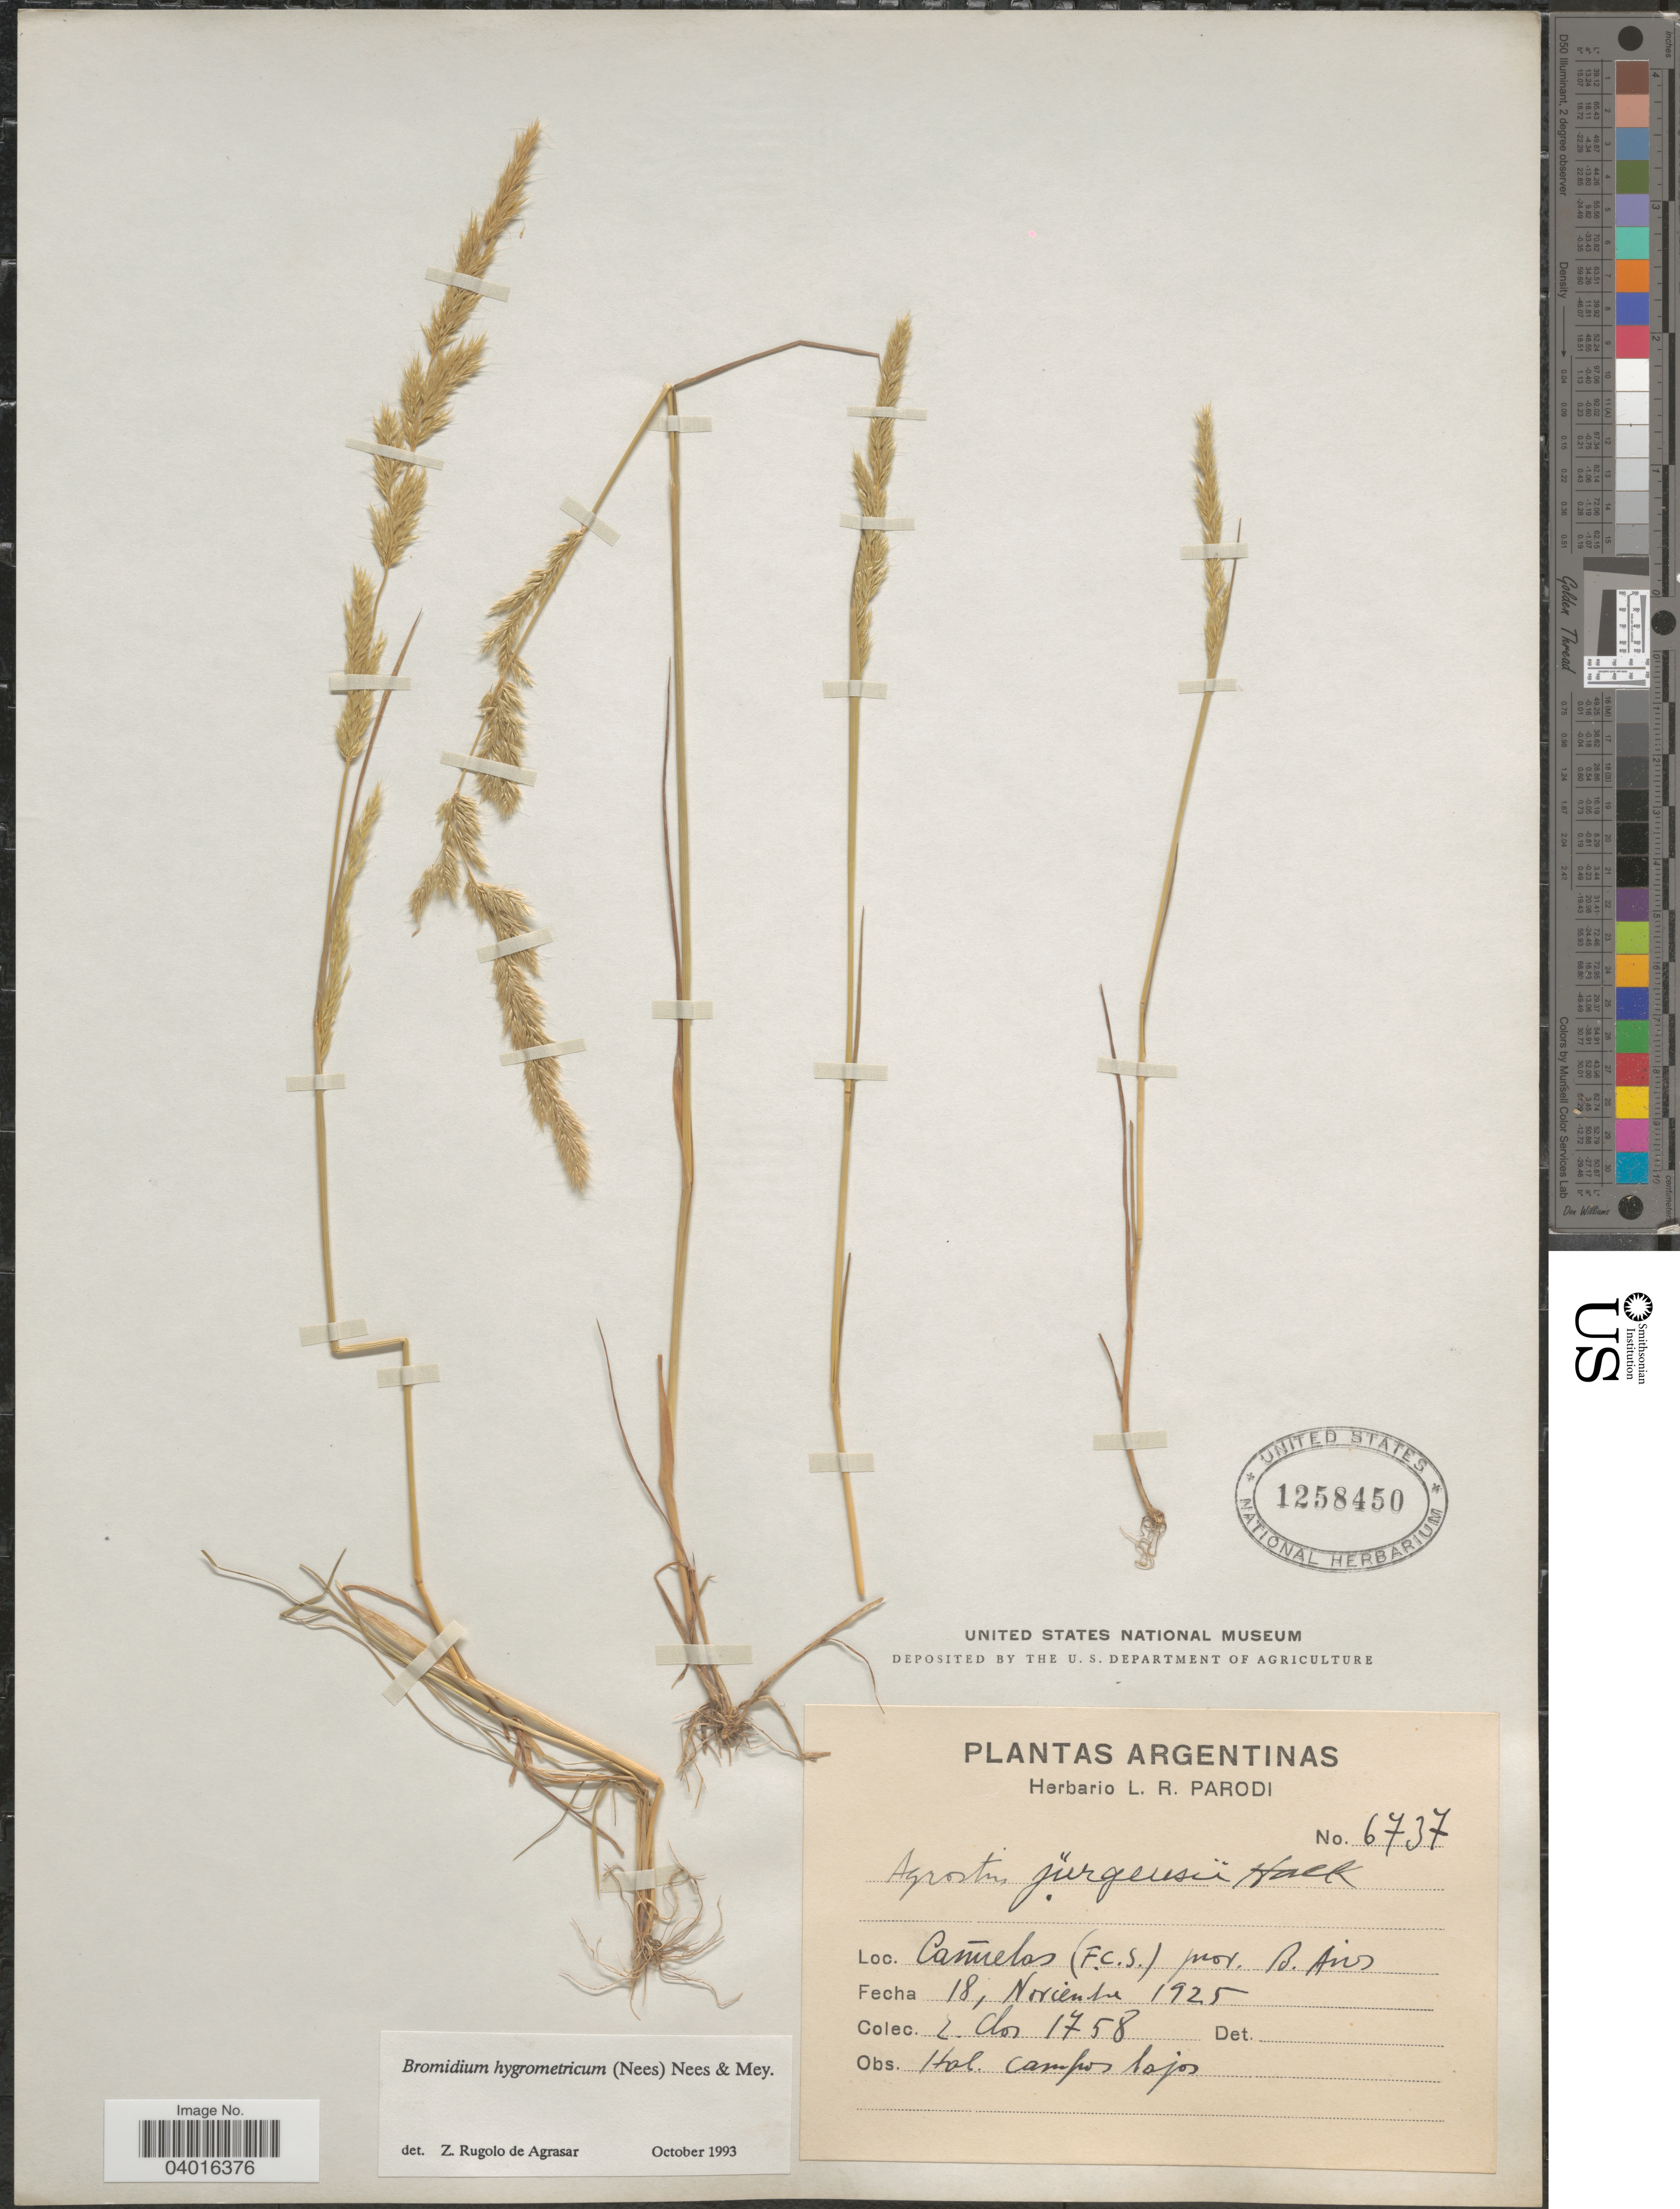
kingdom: Plantae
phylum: Tracheophyta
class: Liliopsida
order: Poales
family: Poaceae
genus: Bromidium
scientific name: Bromidium hygrometricum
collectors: L. Clos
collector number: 1758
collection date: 1925-11-18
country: Argentina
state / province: Buenos Aires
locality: Cañuelas (F.C.S.).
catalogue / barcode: US 1258450